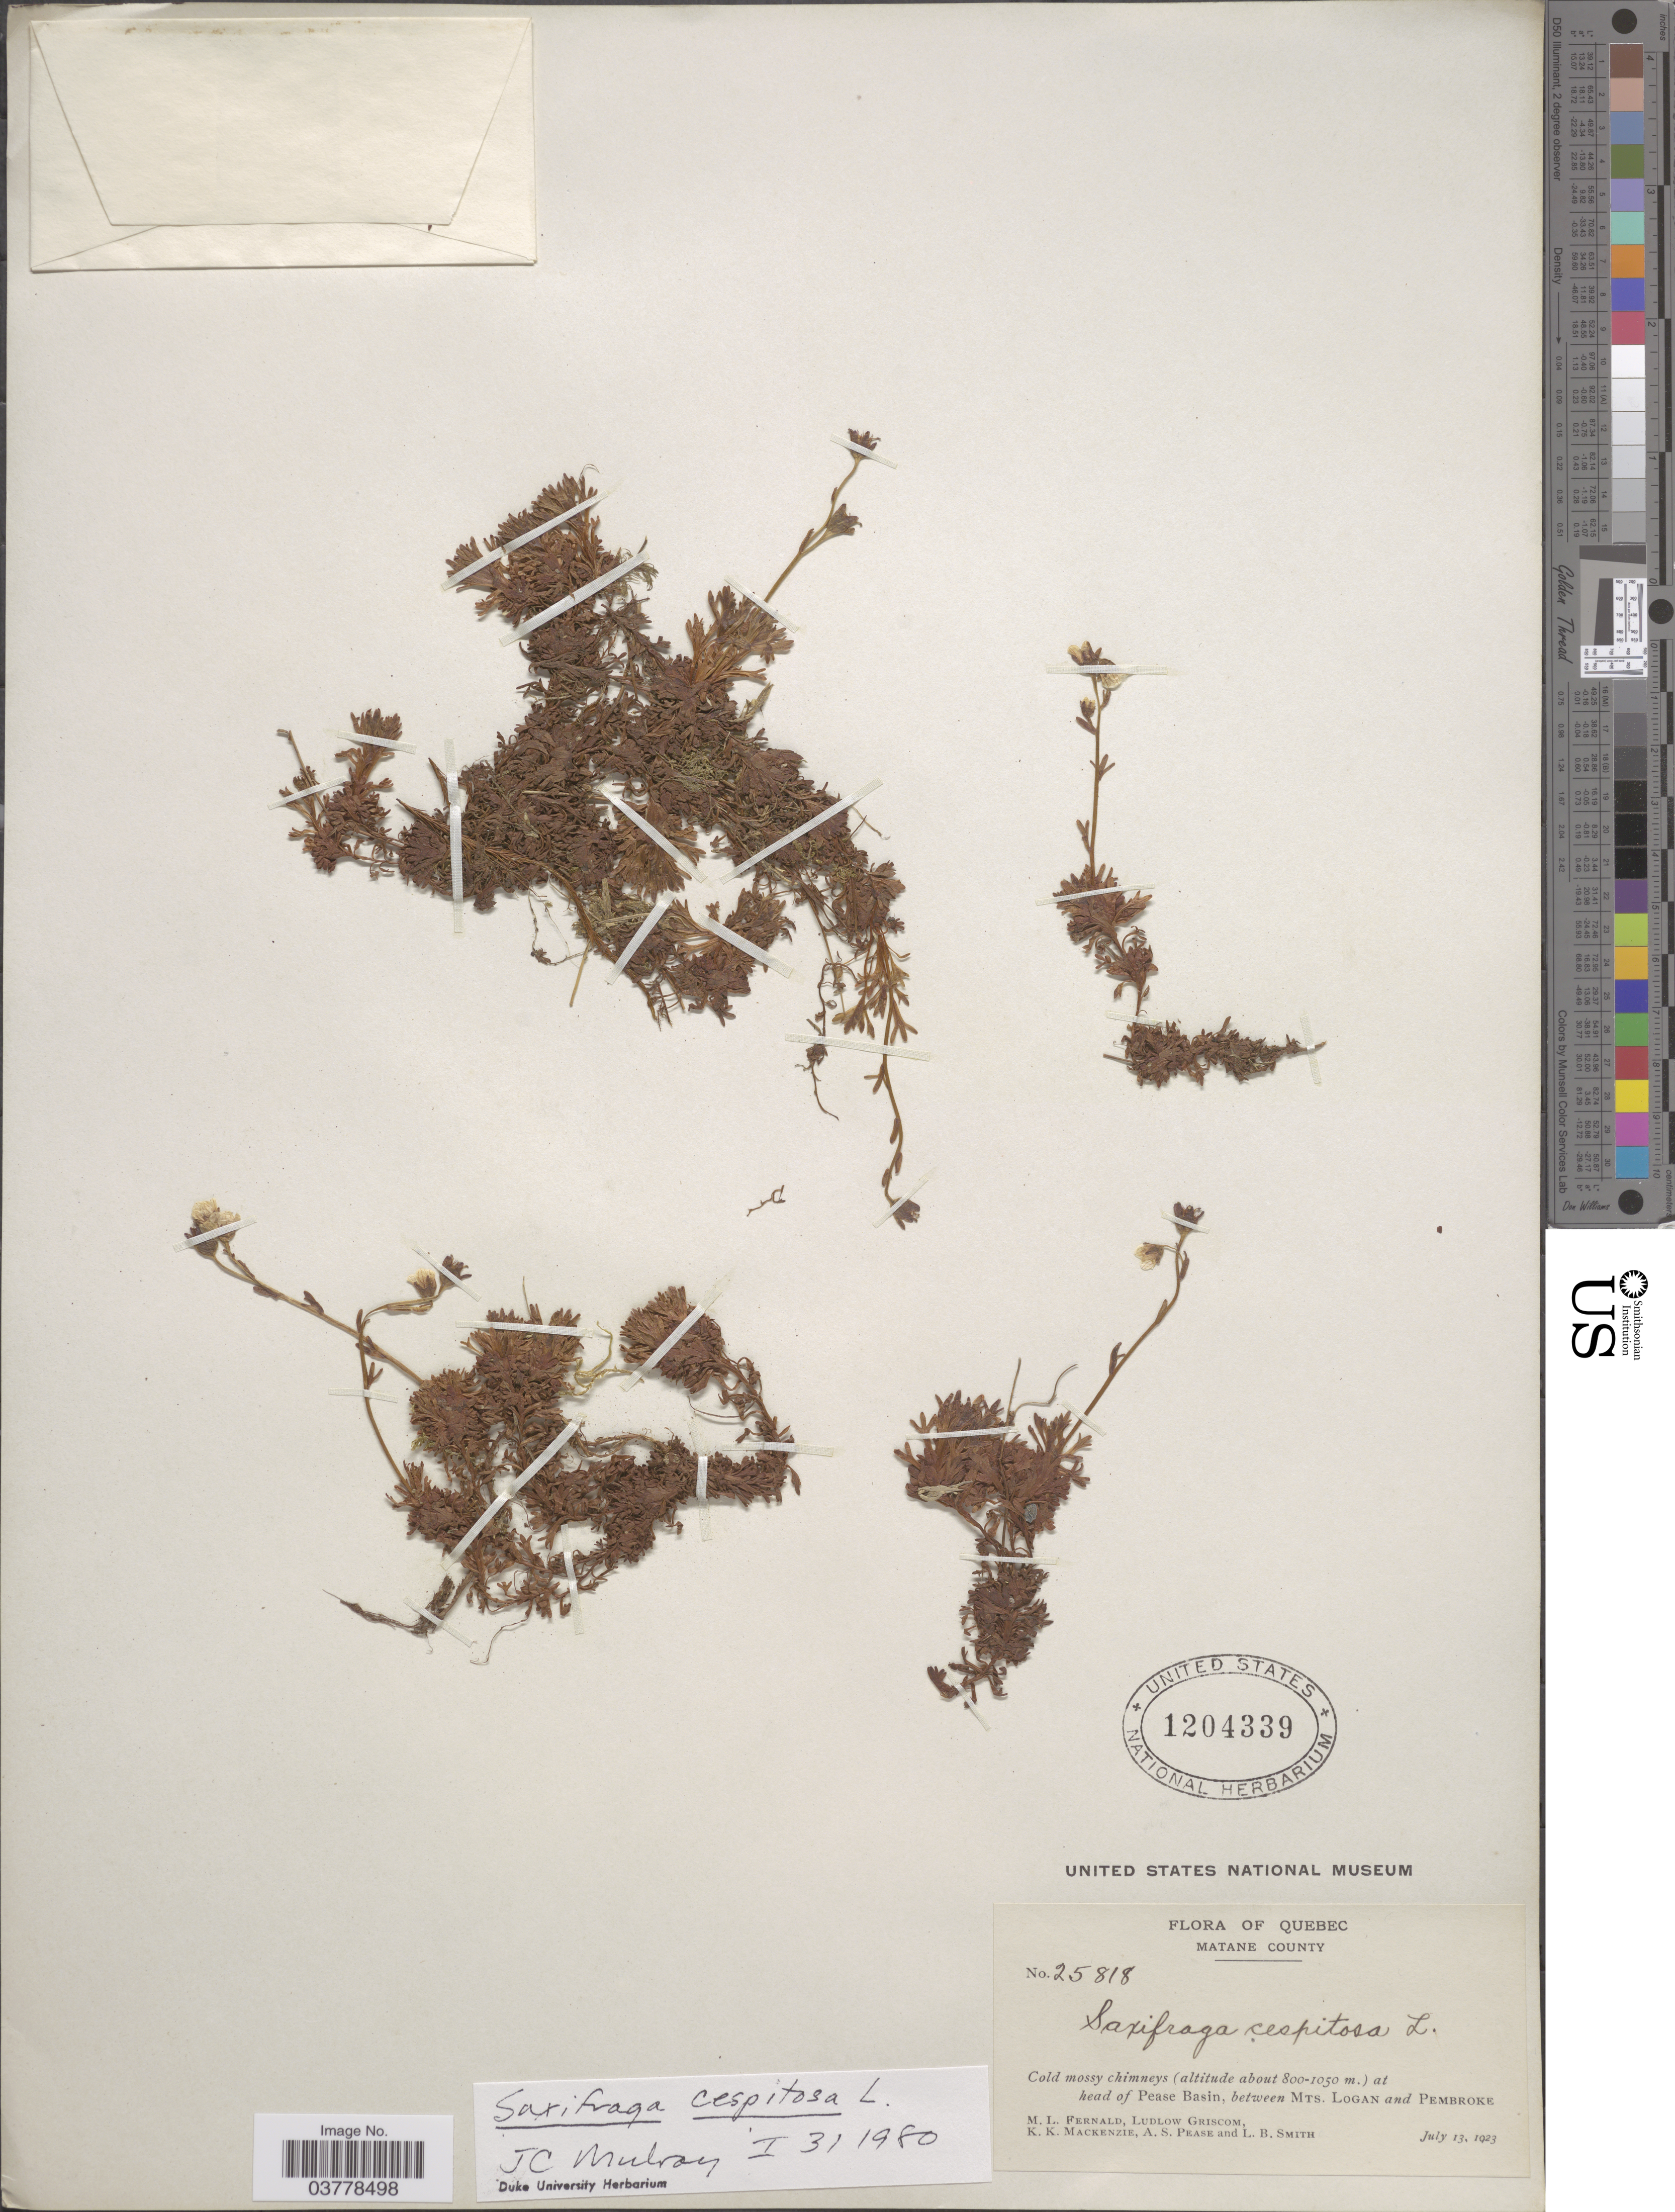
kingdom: Plantae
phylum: Tracheophyta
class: Magnoliopsida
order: Saxifragales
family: Saxifragaceae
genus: Saxifraga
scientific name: Saxifraga caespitosa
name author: L.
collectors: M. L. Fernald, L. Griscom, K. K. Mackenzie, A. S. Pease & L. Smith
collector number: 25818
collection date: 1923-07-13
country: Canada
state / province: Quebec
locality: Matane County. Head of Pease Basin, between Mts. Logan and Pembroke.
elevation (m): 800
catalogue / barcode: US 1204339